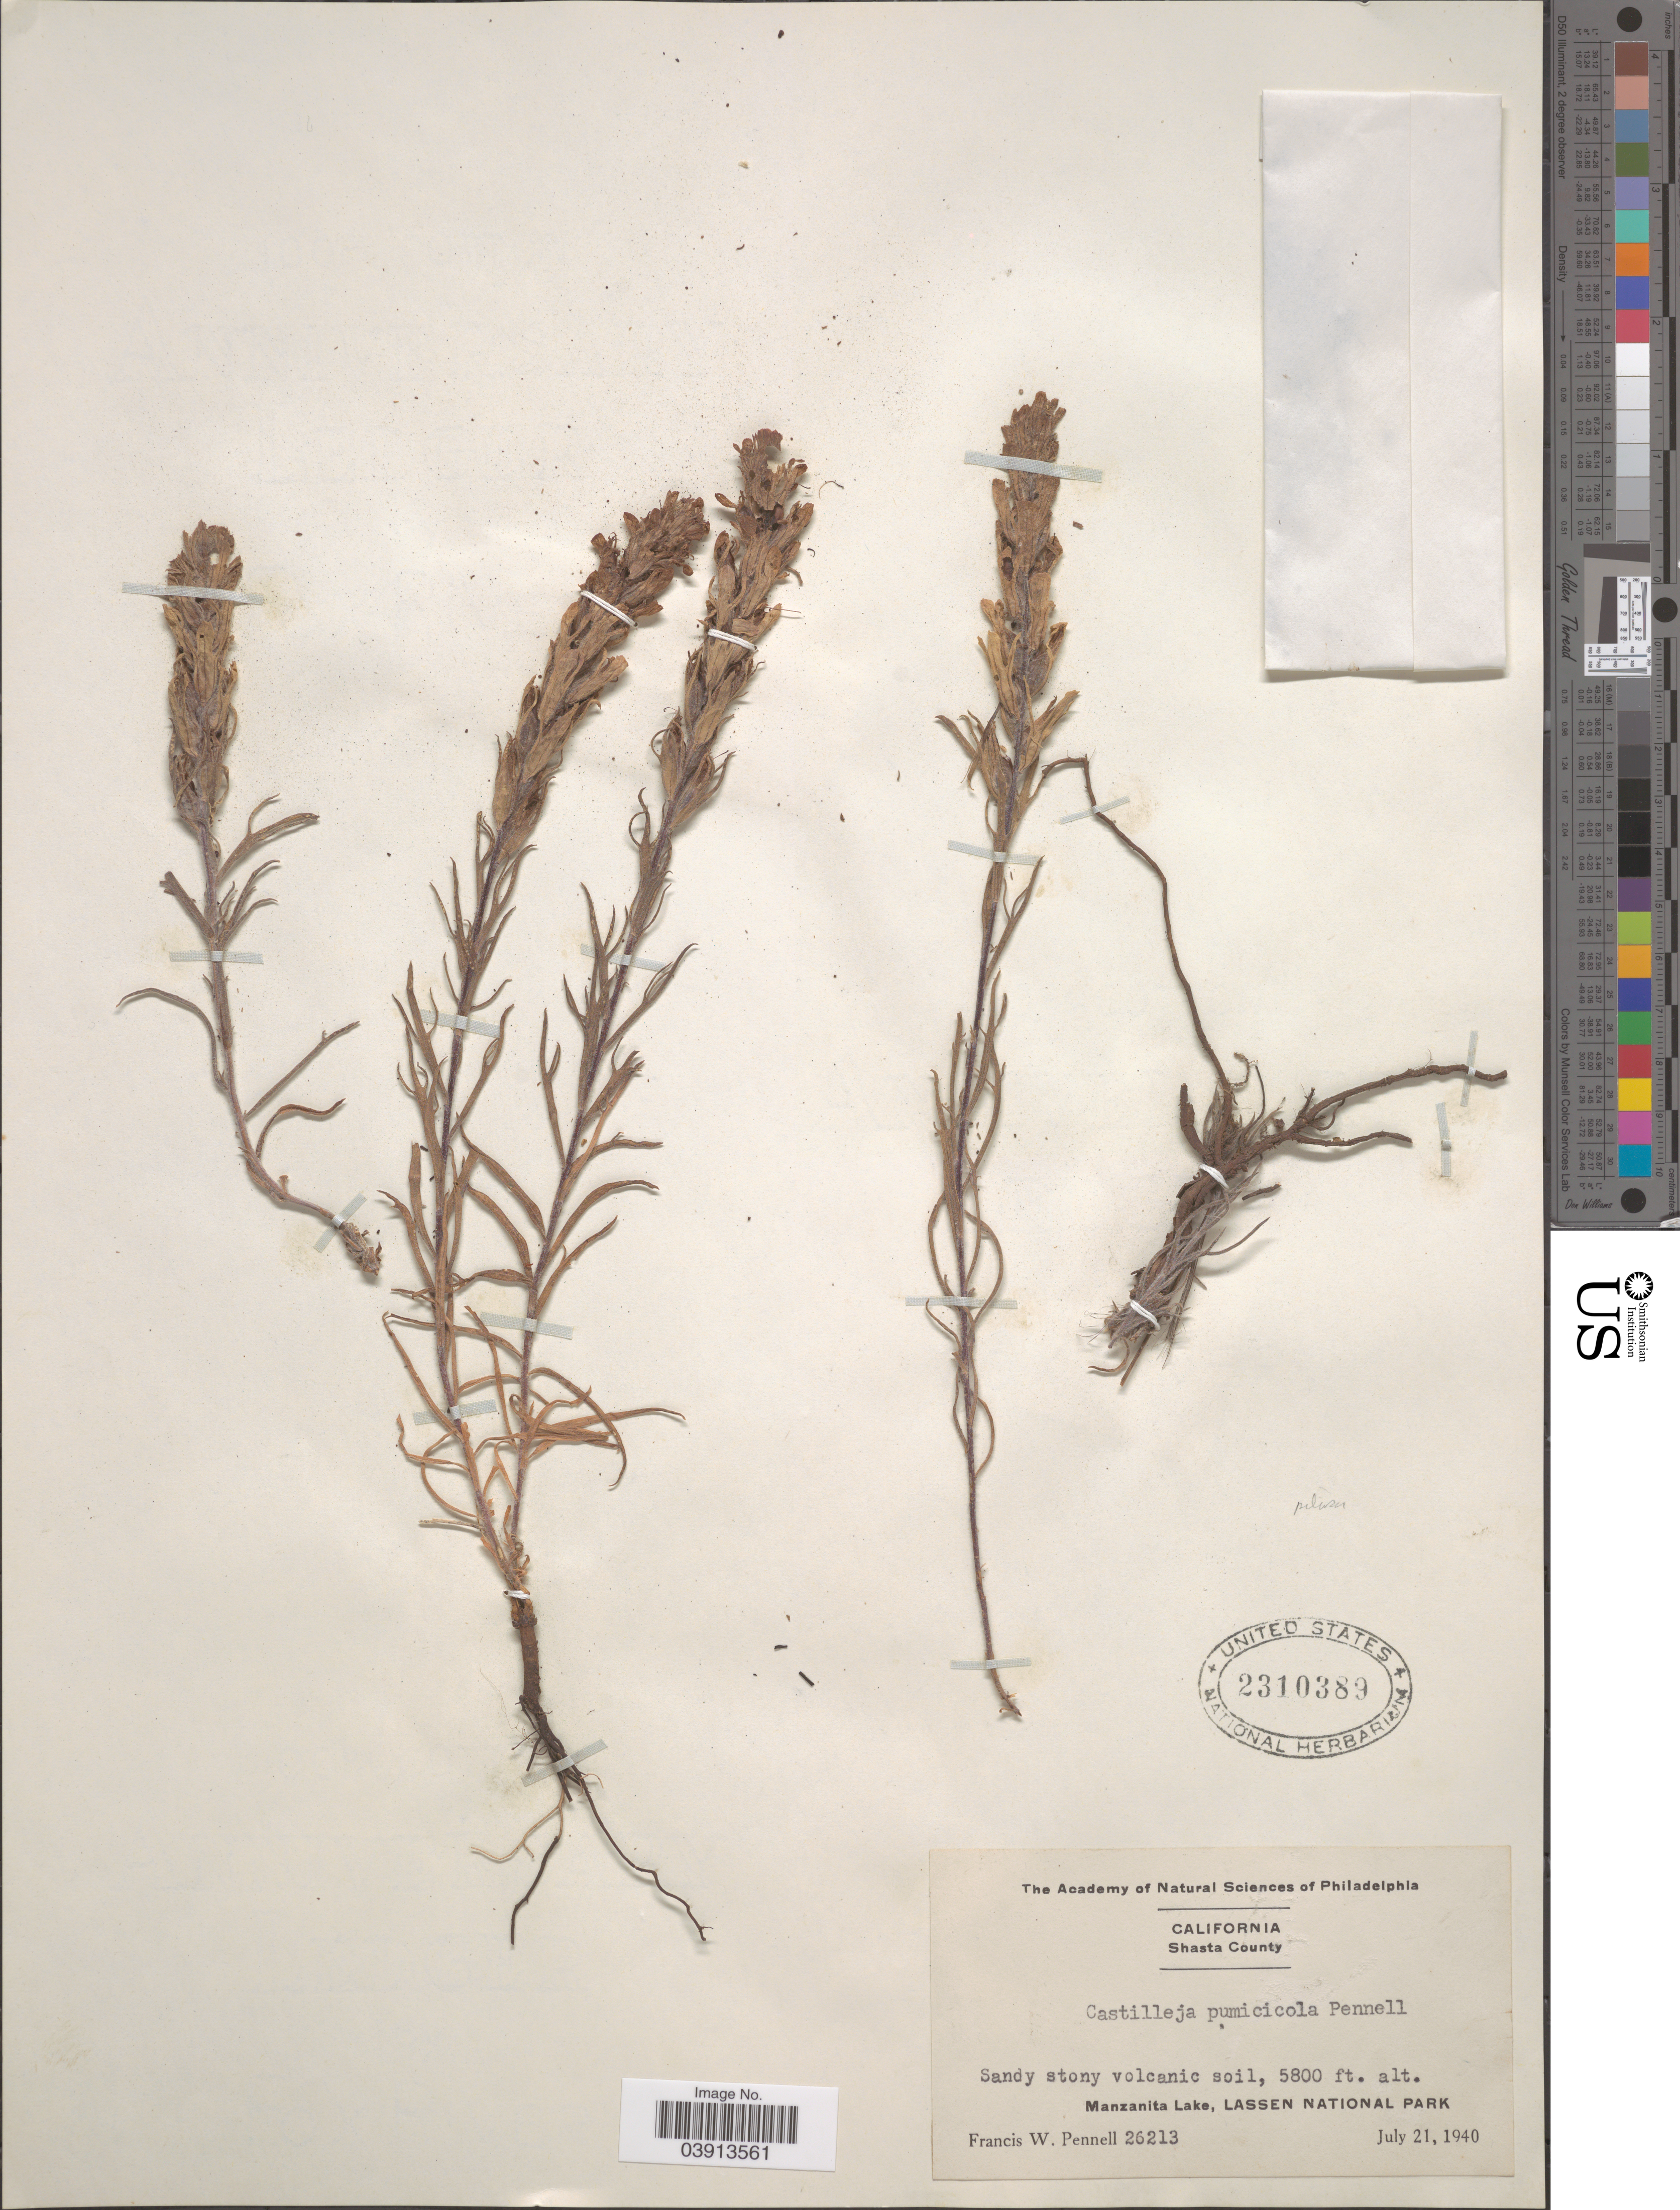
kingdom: Plantae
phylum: Tracheophyta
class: Magnoliopsida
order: Lamiales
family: Orobanchaceae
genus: Castilleja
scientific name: Castilleja pilosa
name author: (S. Watson) Rydb.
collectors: F. W. Pennell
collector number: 26213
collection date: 1940-07-21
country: United States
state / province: California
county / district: Shasta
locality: Shasta County. Manzanita Lake, Lassen National Lake.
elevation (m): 1768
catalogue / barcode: US 2310389